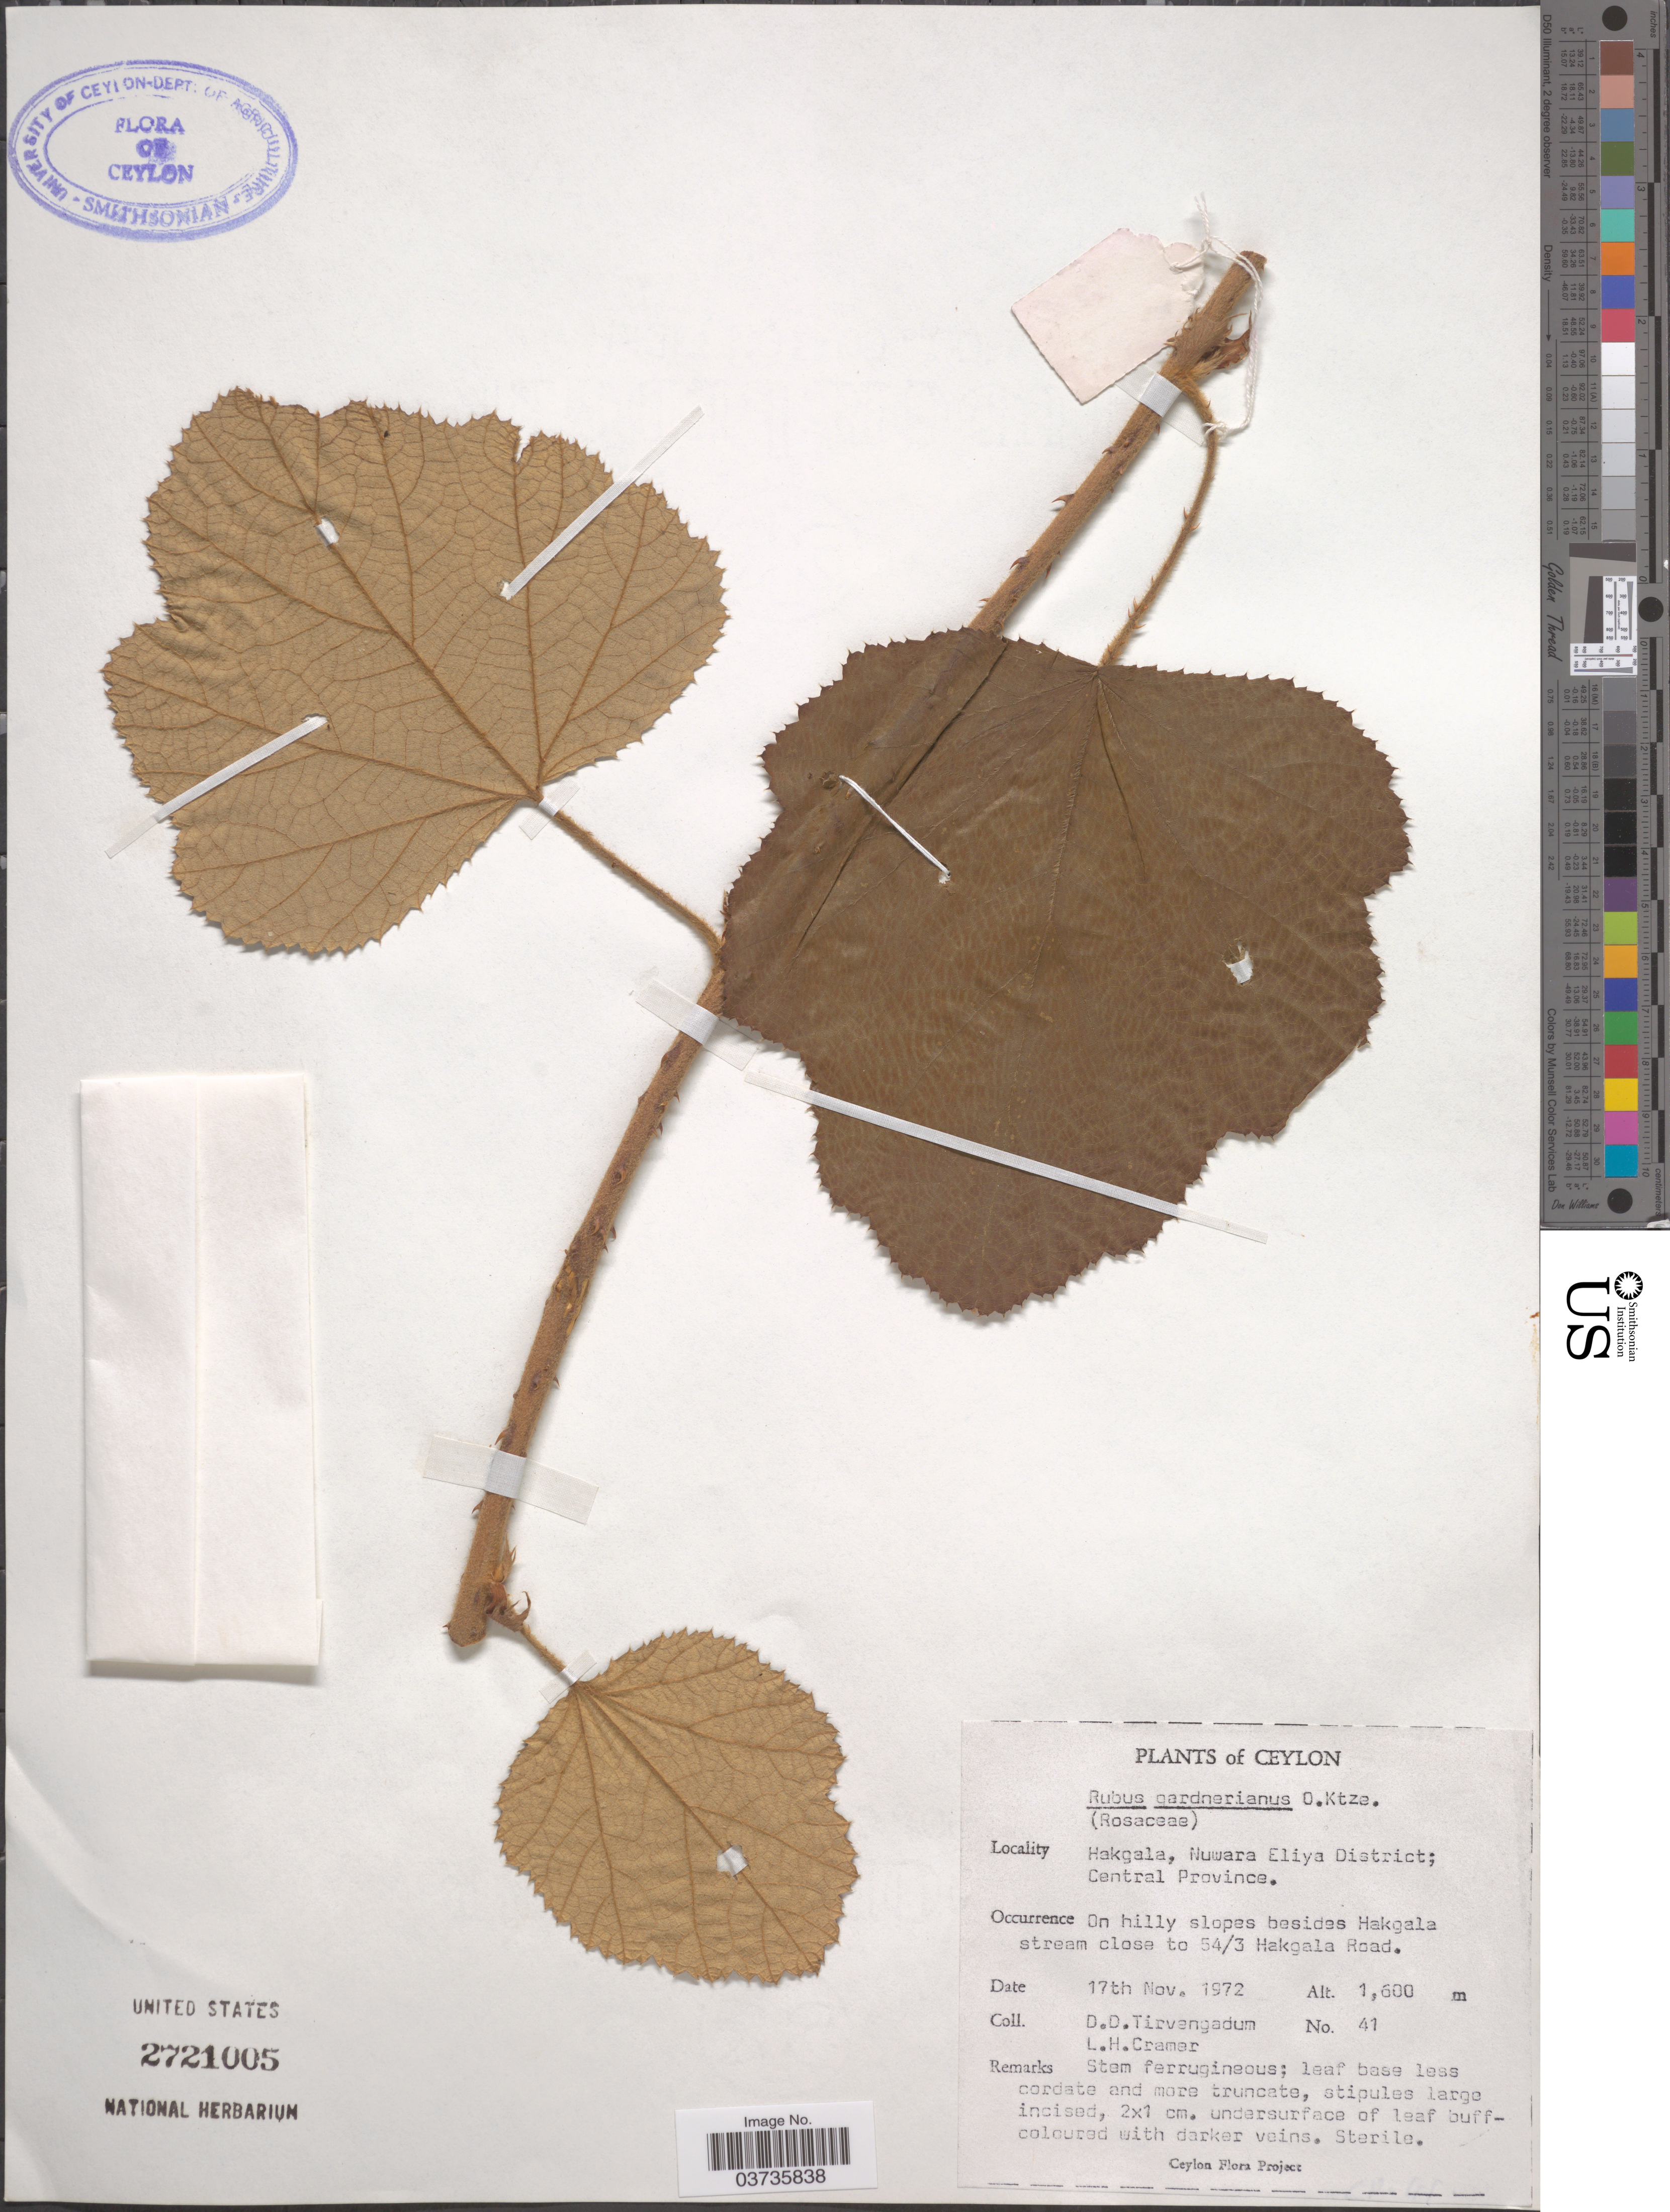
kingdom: Plantae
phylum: Tracheophyta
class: Magnoliopsida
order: Rosales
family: Rosaceae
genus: Rubus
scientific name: Rubus gardenerianus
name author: Kuntze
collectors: D. Tirvengadum & L. H. Cramer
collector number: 41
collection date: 1972-11-17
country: Sri Lanka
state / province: Central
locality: Ceylon. Hakgala, Nuwara Eliya District. On hilly slopes besides Hakgala stream close to 54/3 Hakgala Road.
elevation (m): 1600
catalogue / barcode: US 2721005